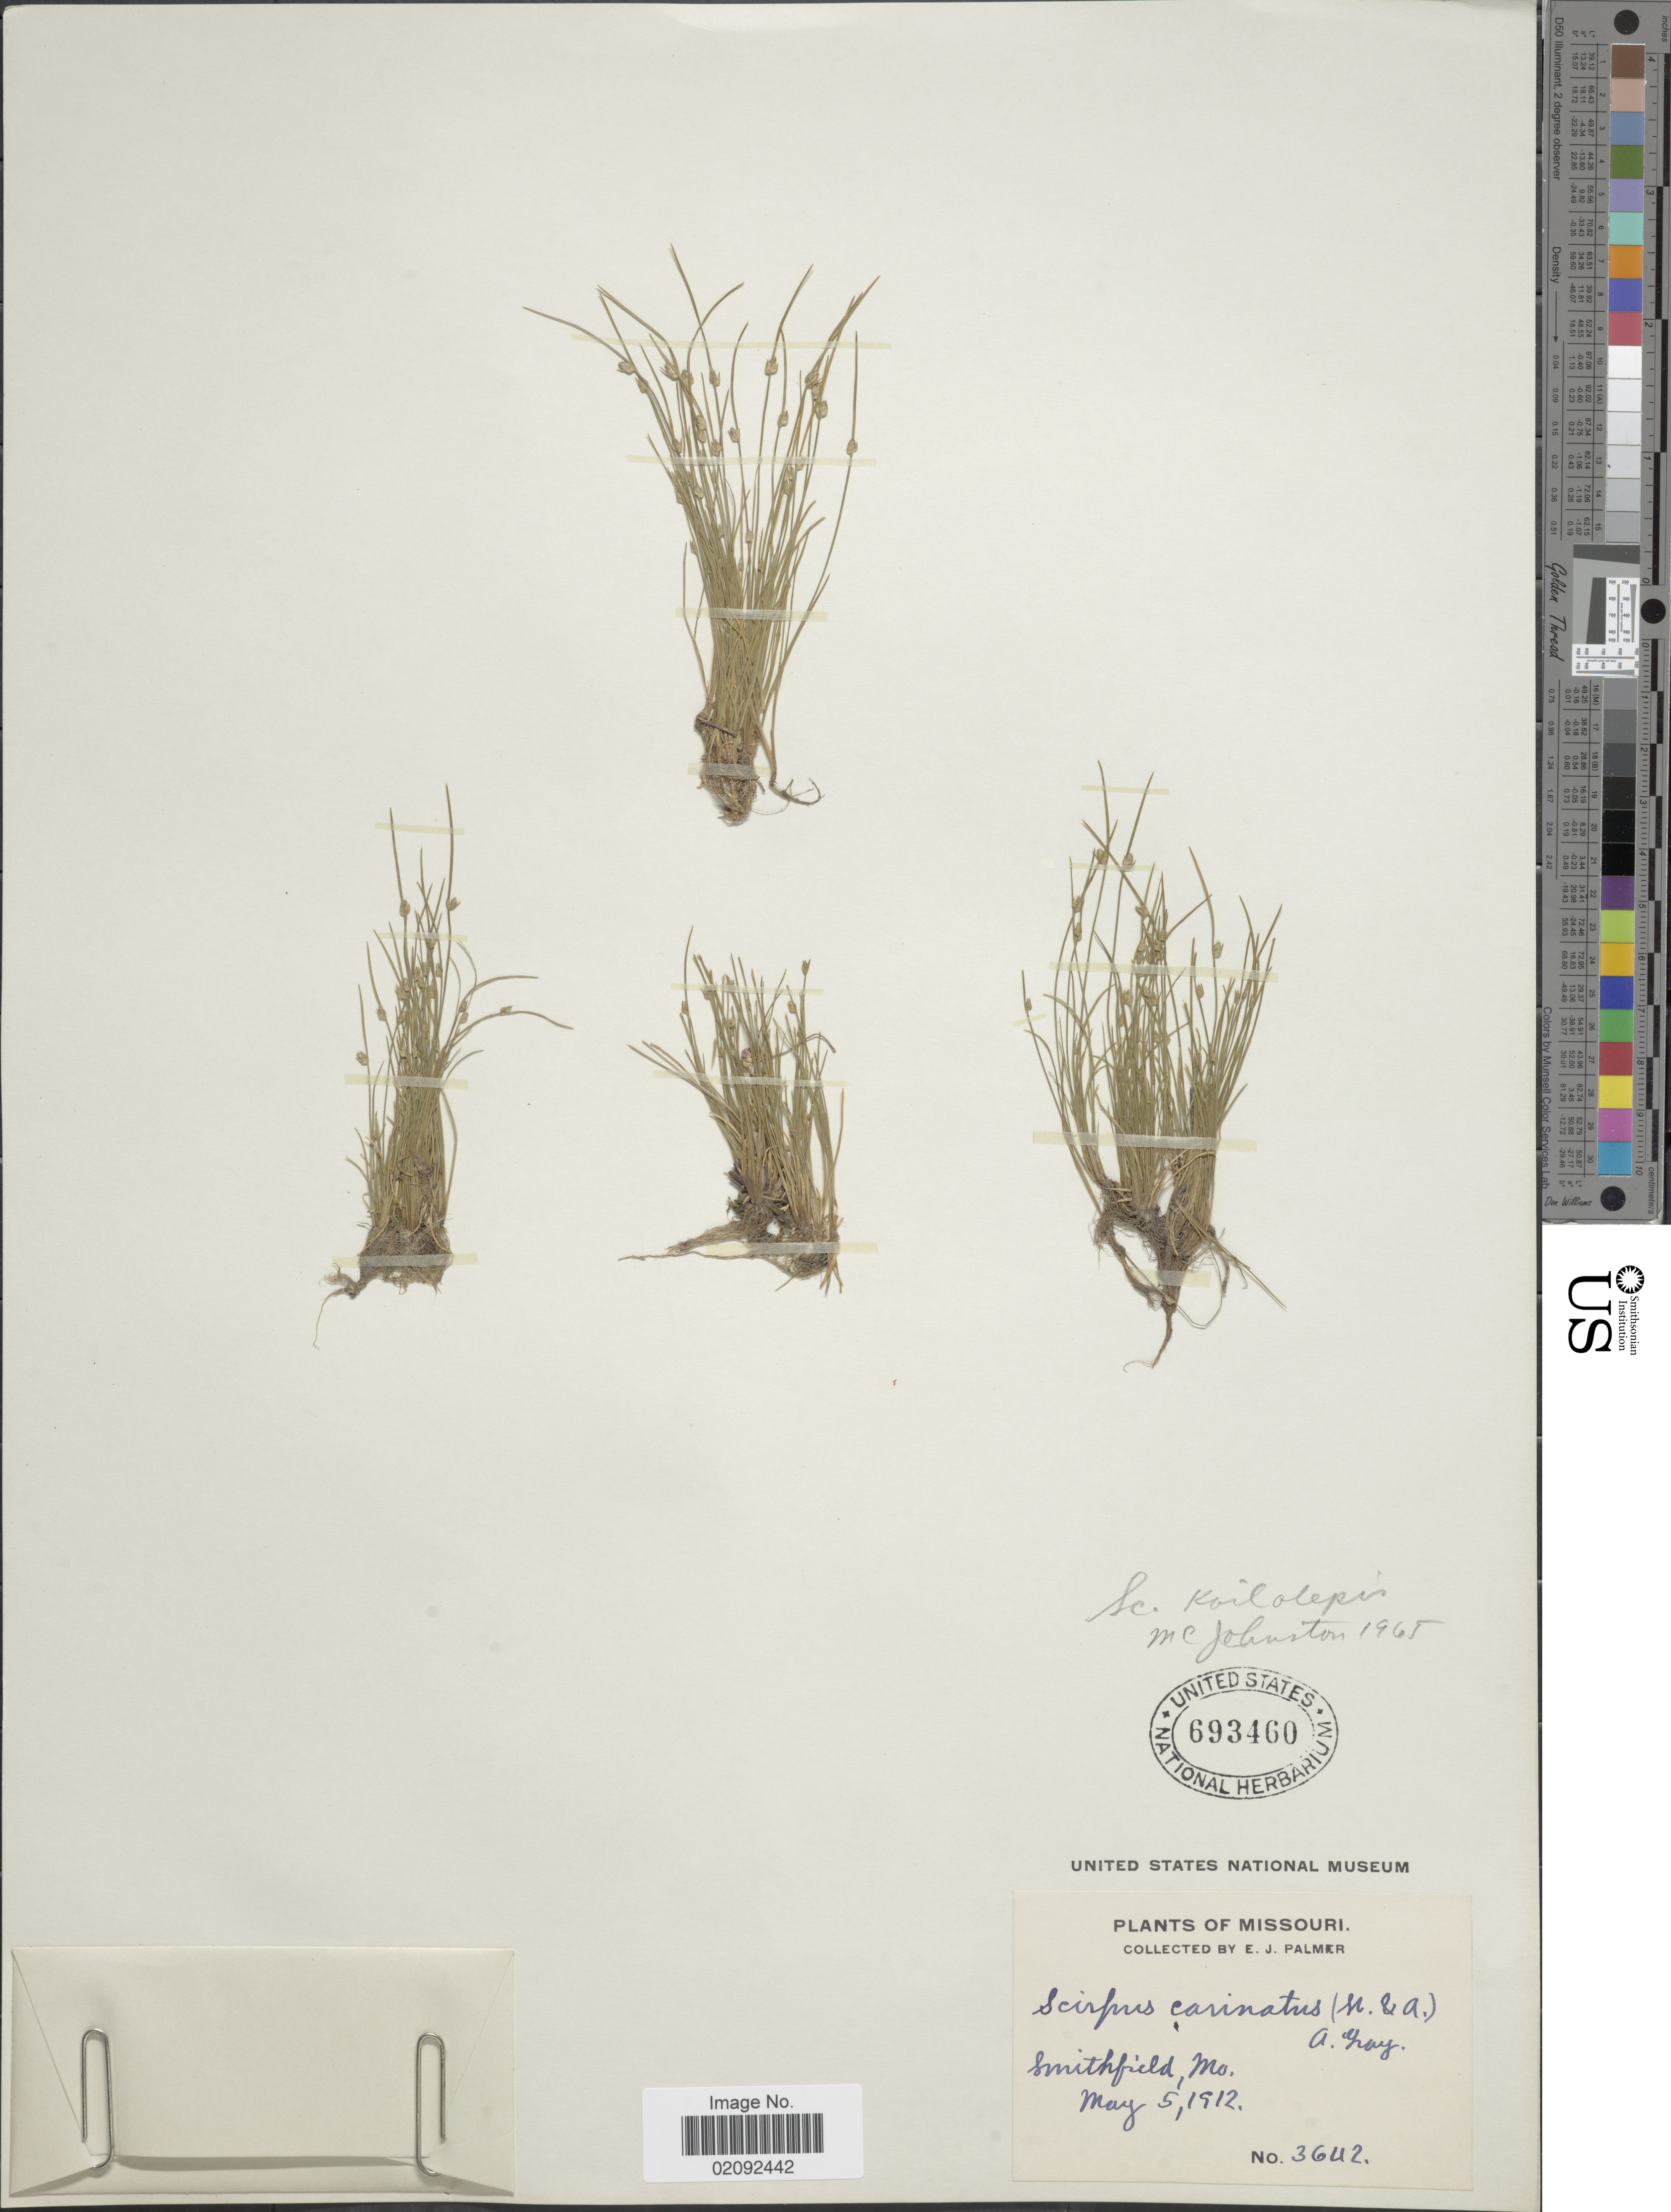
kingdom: Plantae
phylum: Tracheophyta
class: Liliopsida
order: Poales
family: Cyperaceae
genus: Isolepis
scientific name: Isolepis carinata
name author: Hook. & Arn. ex Torr.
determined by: Strong, M. T., (US), Smithsonian Institution - National Museum of Natural History (UNITED STATES)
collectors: E. J. Palmer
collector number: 3642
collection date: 1912-05-05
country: United States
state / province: Missouri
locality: Smithfield.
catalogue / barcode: US 693460